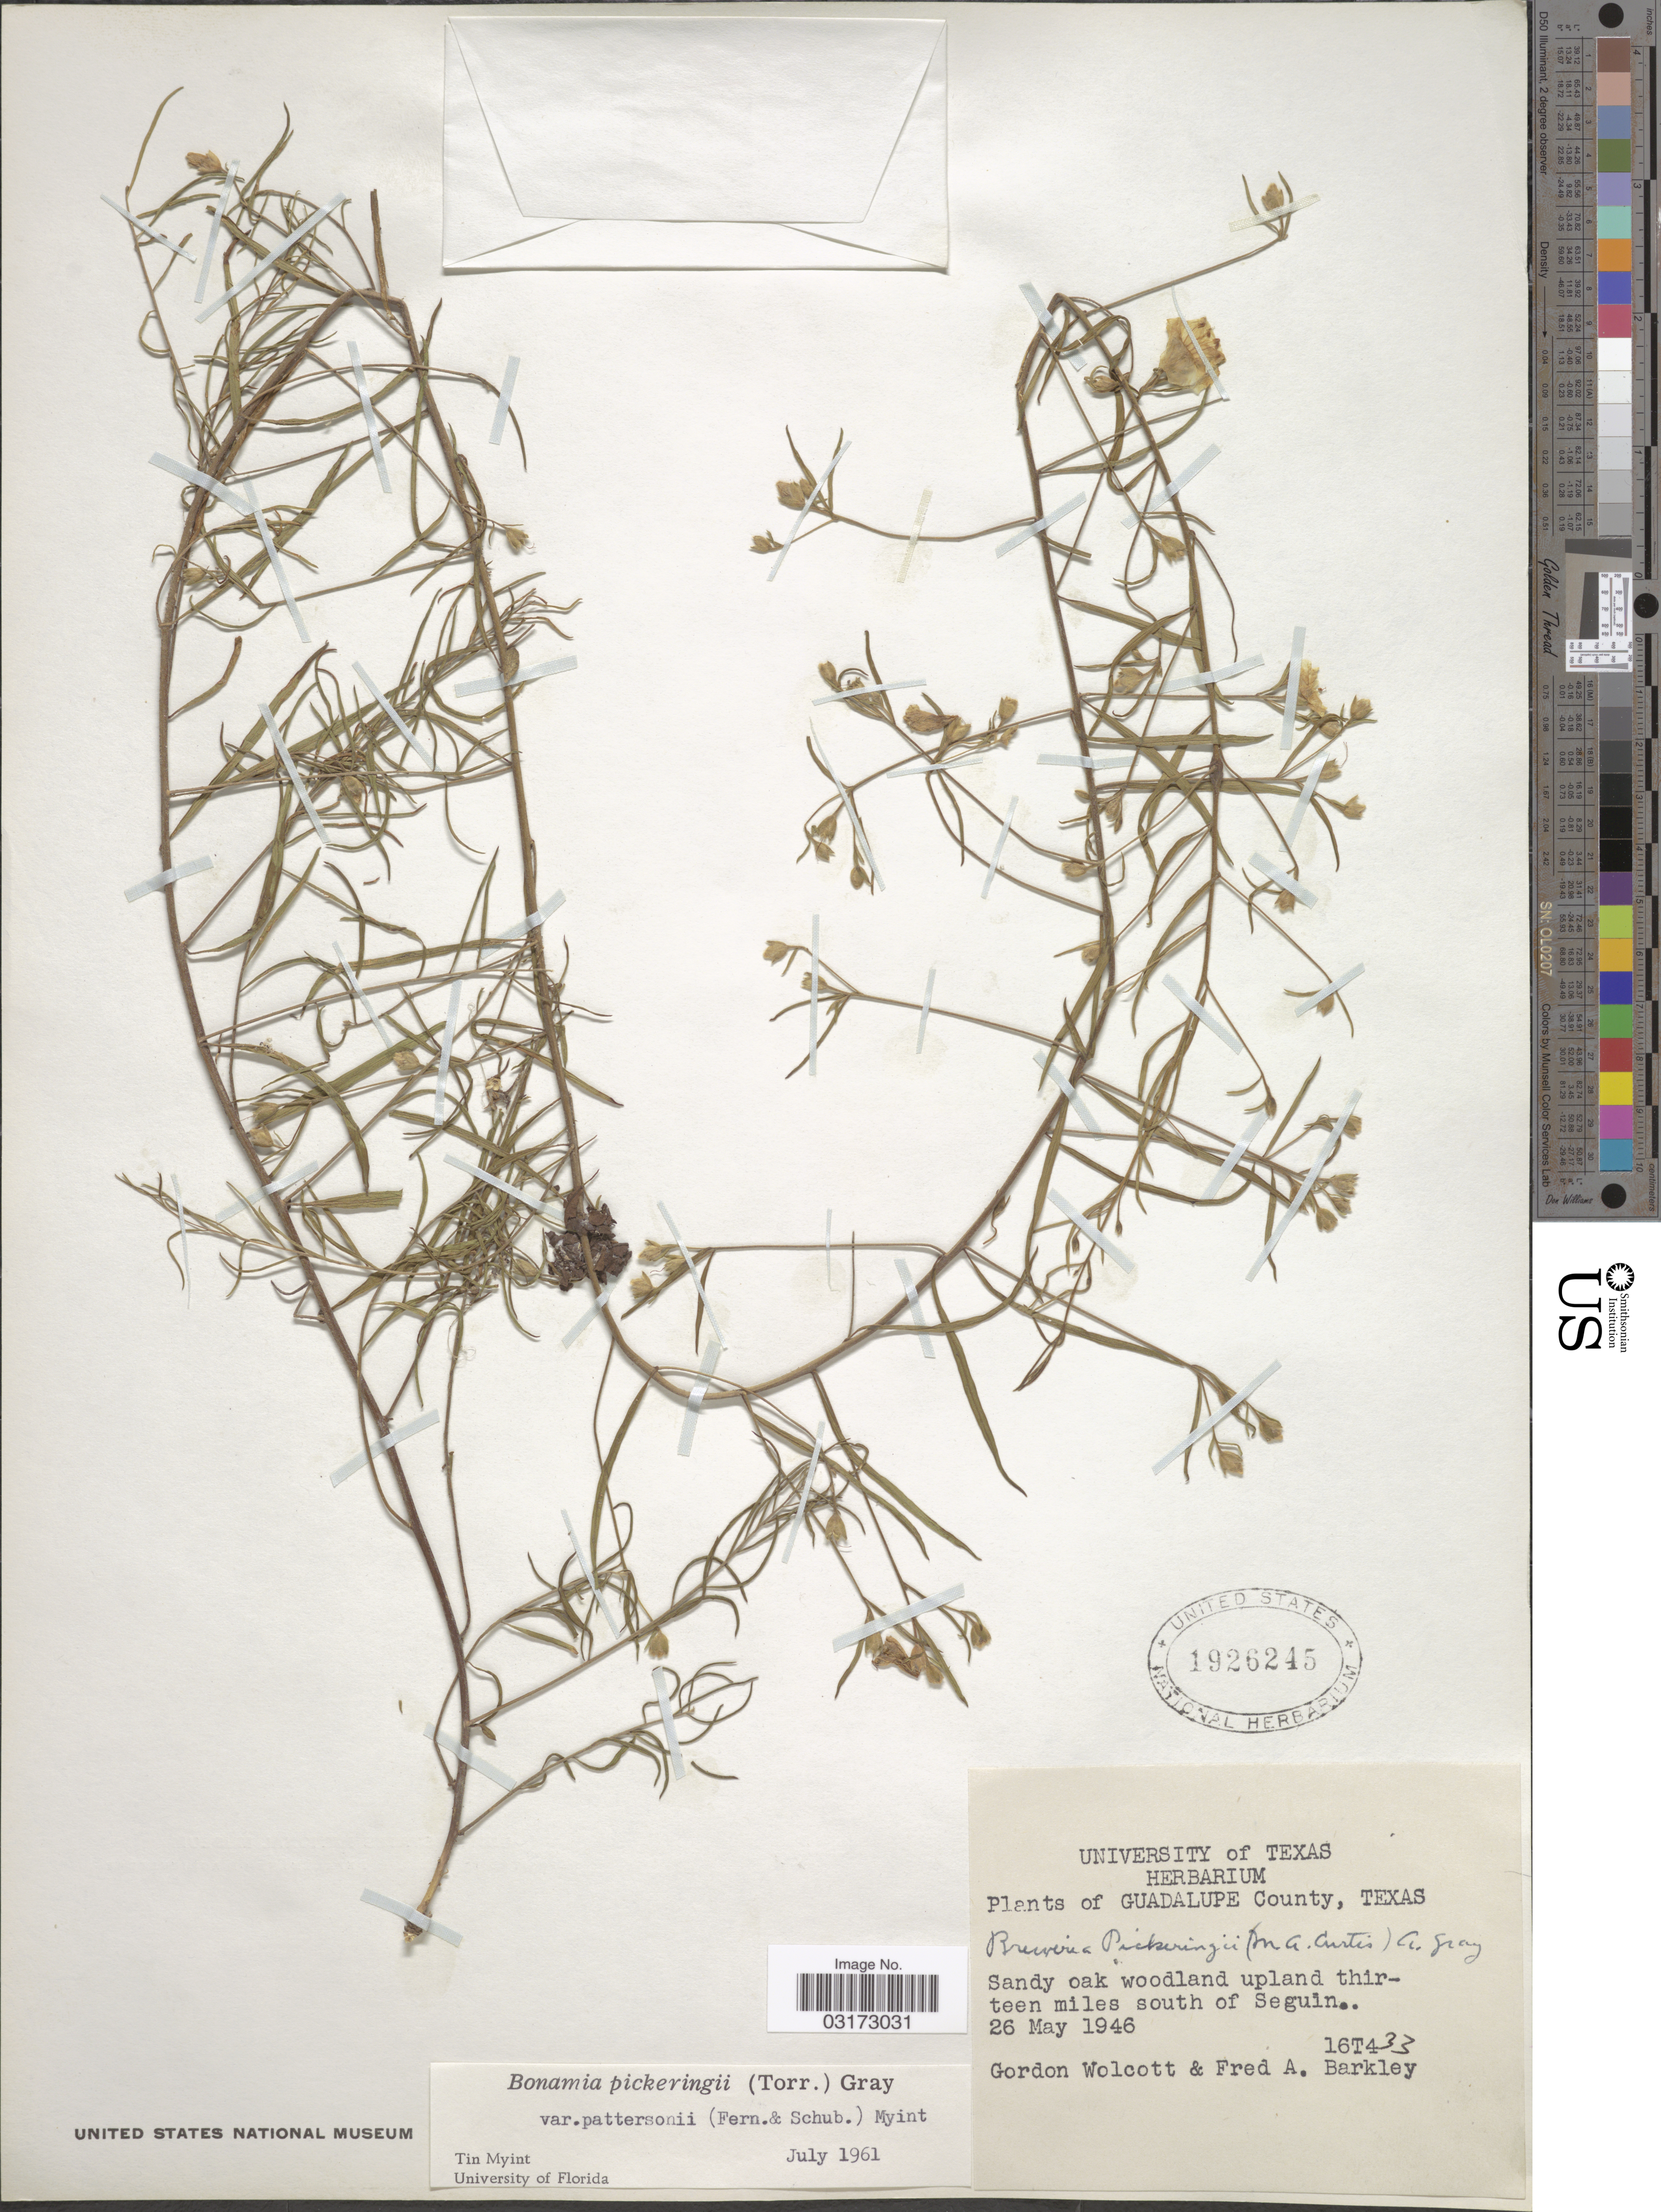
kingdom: Plantae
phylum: Tracheophyta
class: Magnoliopsida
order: Solanales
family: Convolvulaceae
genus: Stylisma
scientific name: Stylisma pickeringii var. pattersonii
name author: (Fernald & B.G. Schub.) Myint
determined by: Strong, Mark T., (BOT), Smithsonian Institution - National Museum of Natural History (UNITED STATES)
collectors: G. Wolcott & F. A. Barkley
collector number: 16T433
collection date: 1946-05-26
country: United States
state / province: Texas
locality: Guadalupe County. Sandy oak woodland upland thirteen miles south of Seguïn.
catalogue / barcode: US 1926245